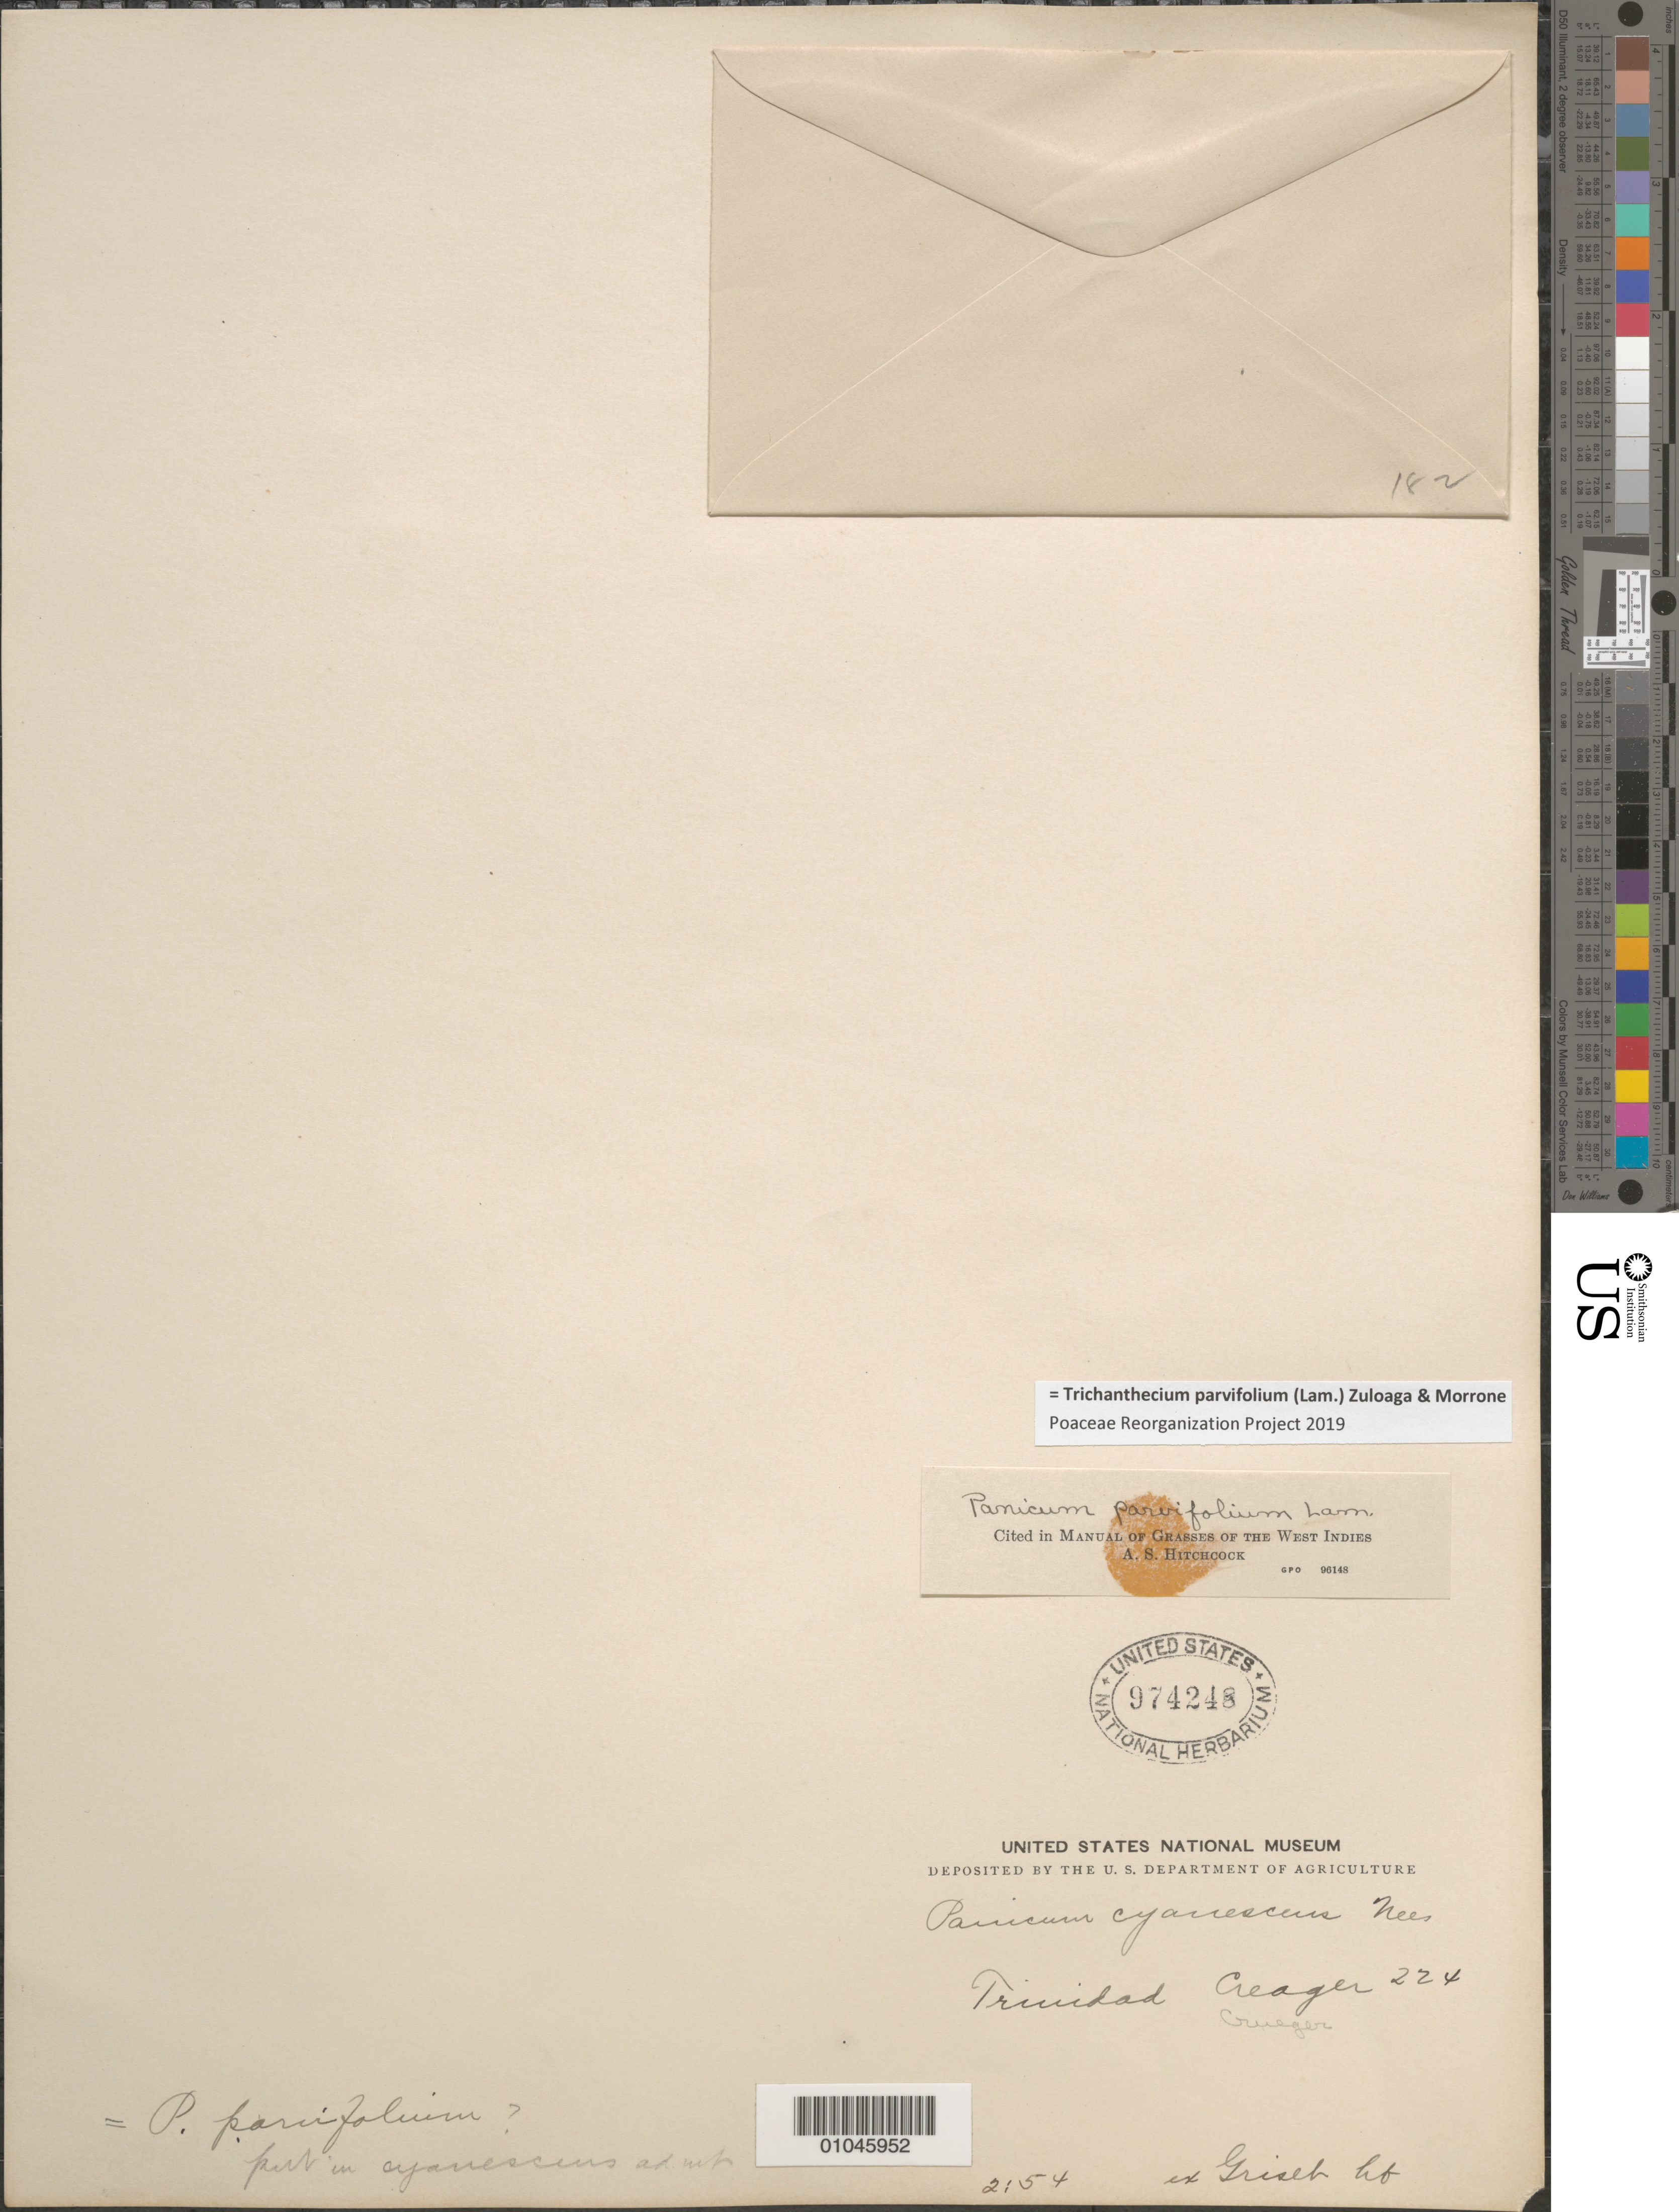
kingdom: Plantae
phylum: Tracheophyta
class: Liliopsida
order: Poales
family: Poaceae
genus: Trichanthecium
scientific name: Trichanthecium parvifolium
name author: (Lam.) Zuloaga & Morrone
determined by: Poaceae Reorganization Project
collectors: H. Crüger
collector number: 224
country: Trinidad and Tobago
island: Trinidad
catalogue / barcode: US 974248